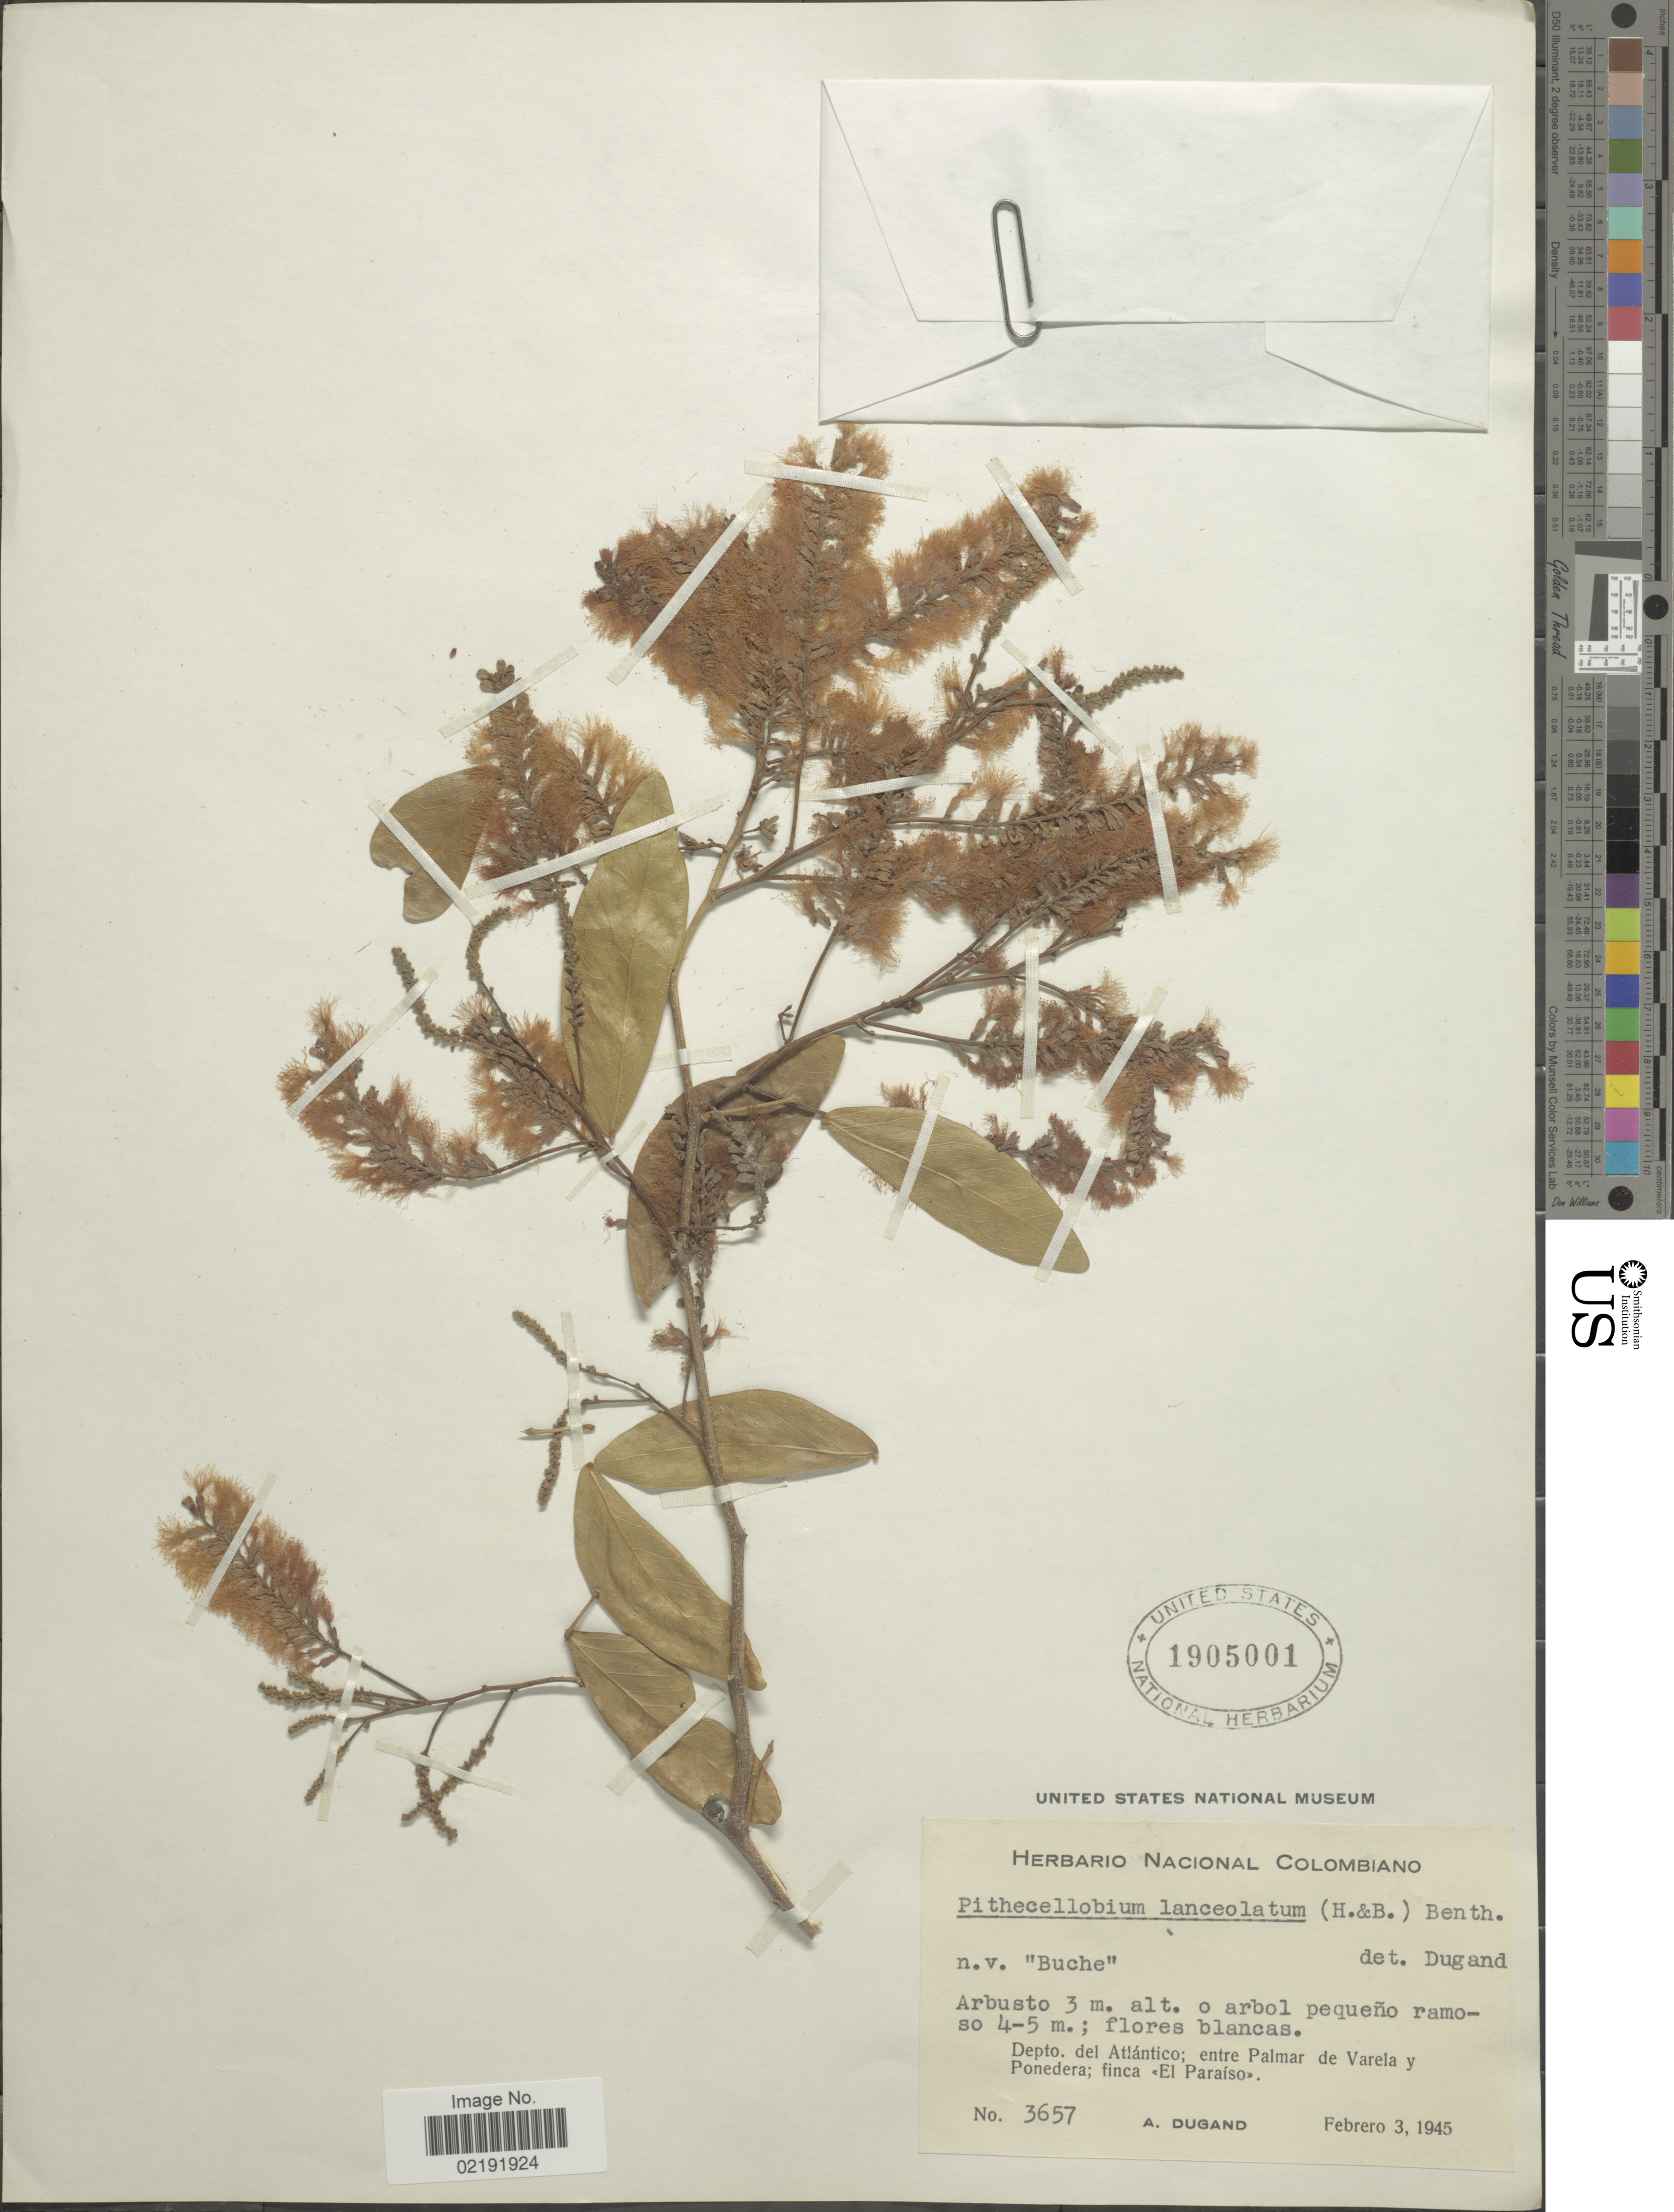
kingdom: Plantae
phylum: Tracheophyta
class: Magnoliopsida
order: Fabales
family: Fabaceae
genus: Pithecellobium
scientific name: Pithecellobium lanceolatum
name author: (Humb. & Bonpl. ex Willd.) Benth.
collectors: A. Dugand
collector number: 3657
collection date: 1945-02-03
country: Colombia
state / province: Atlántico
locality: Depto. Atlántico; entre Palmar de Varela y Ponedera; finca <<El Paraíso>>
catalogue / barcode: US 1905001